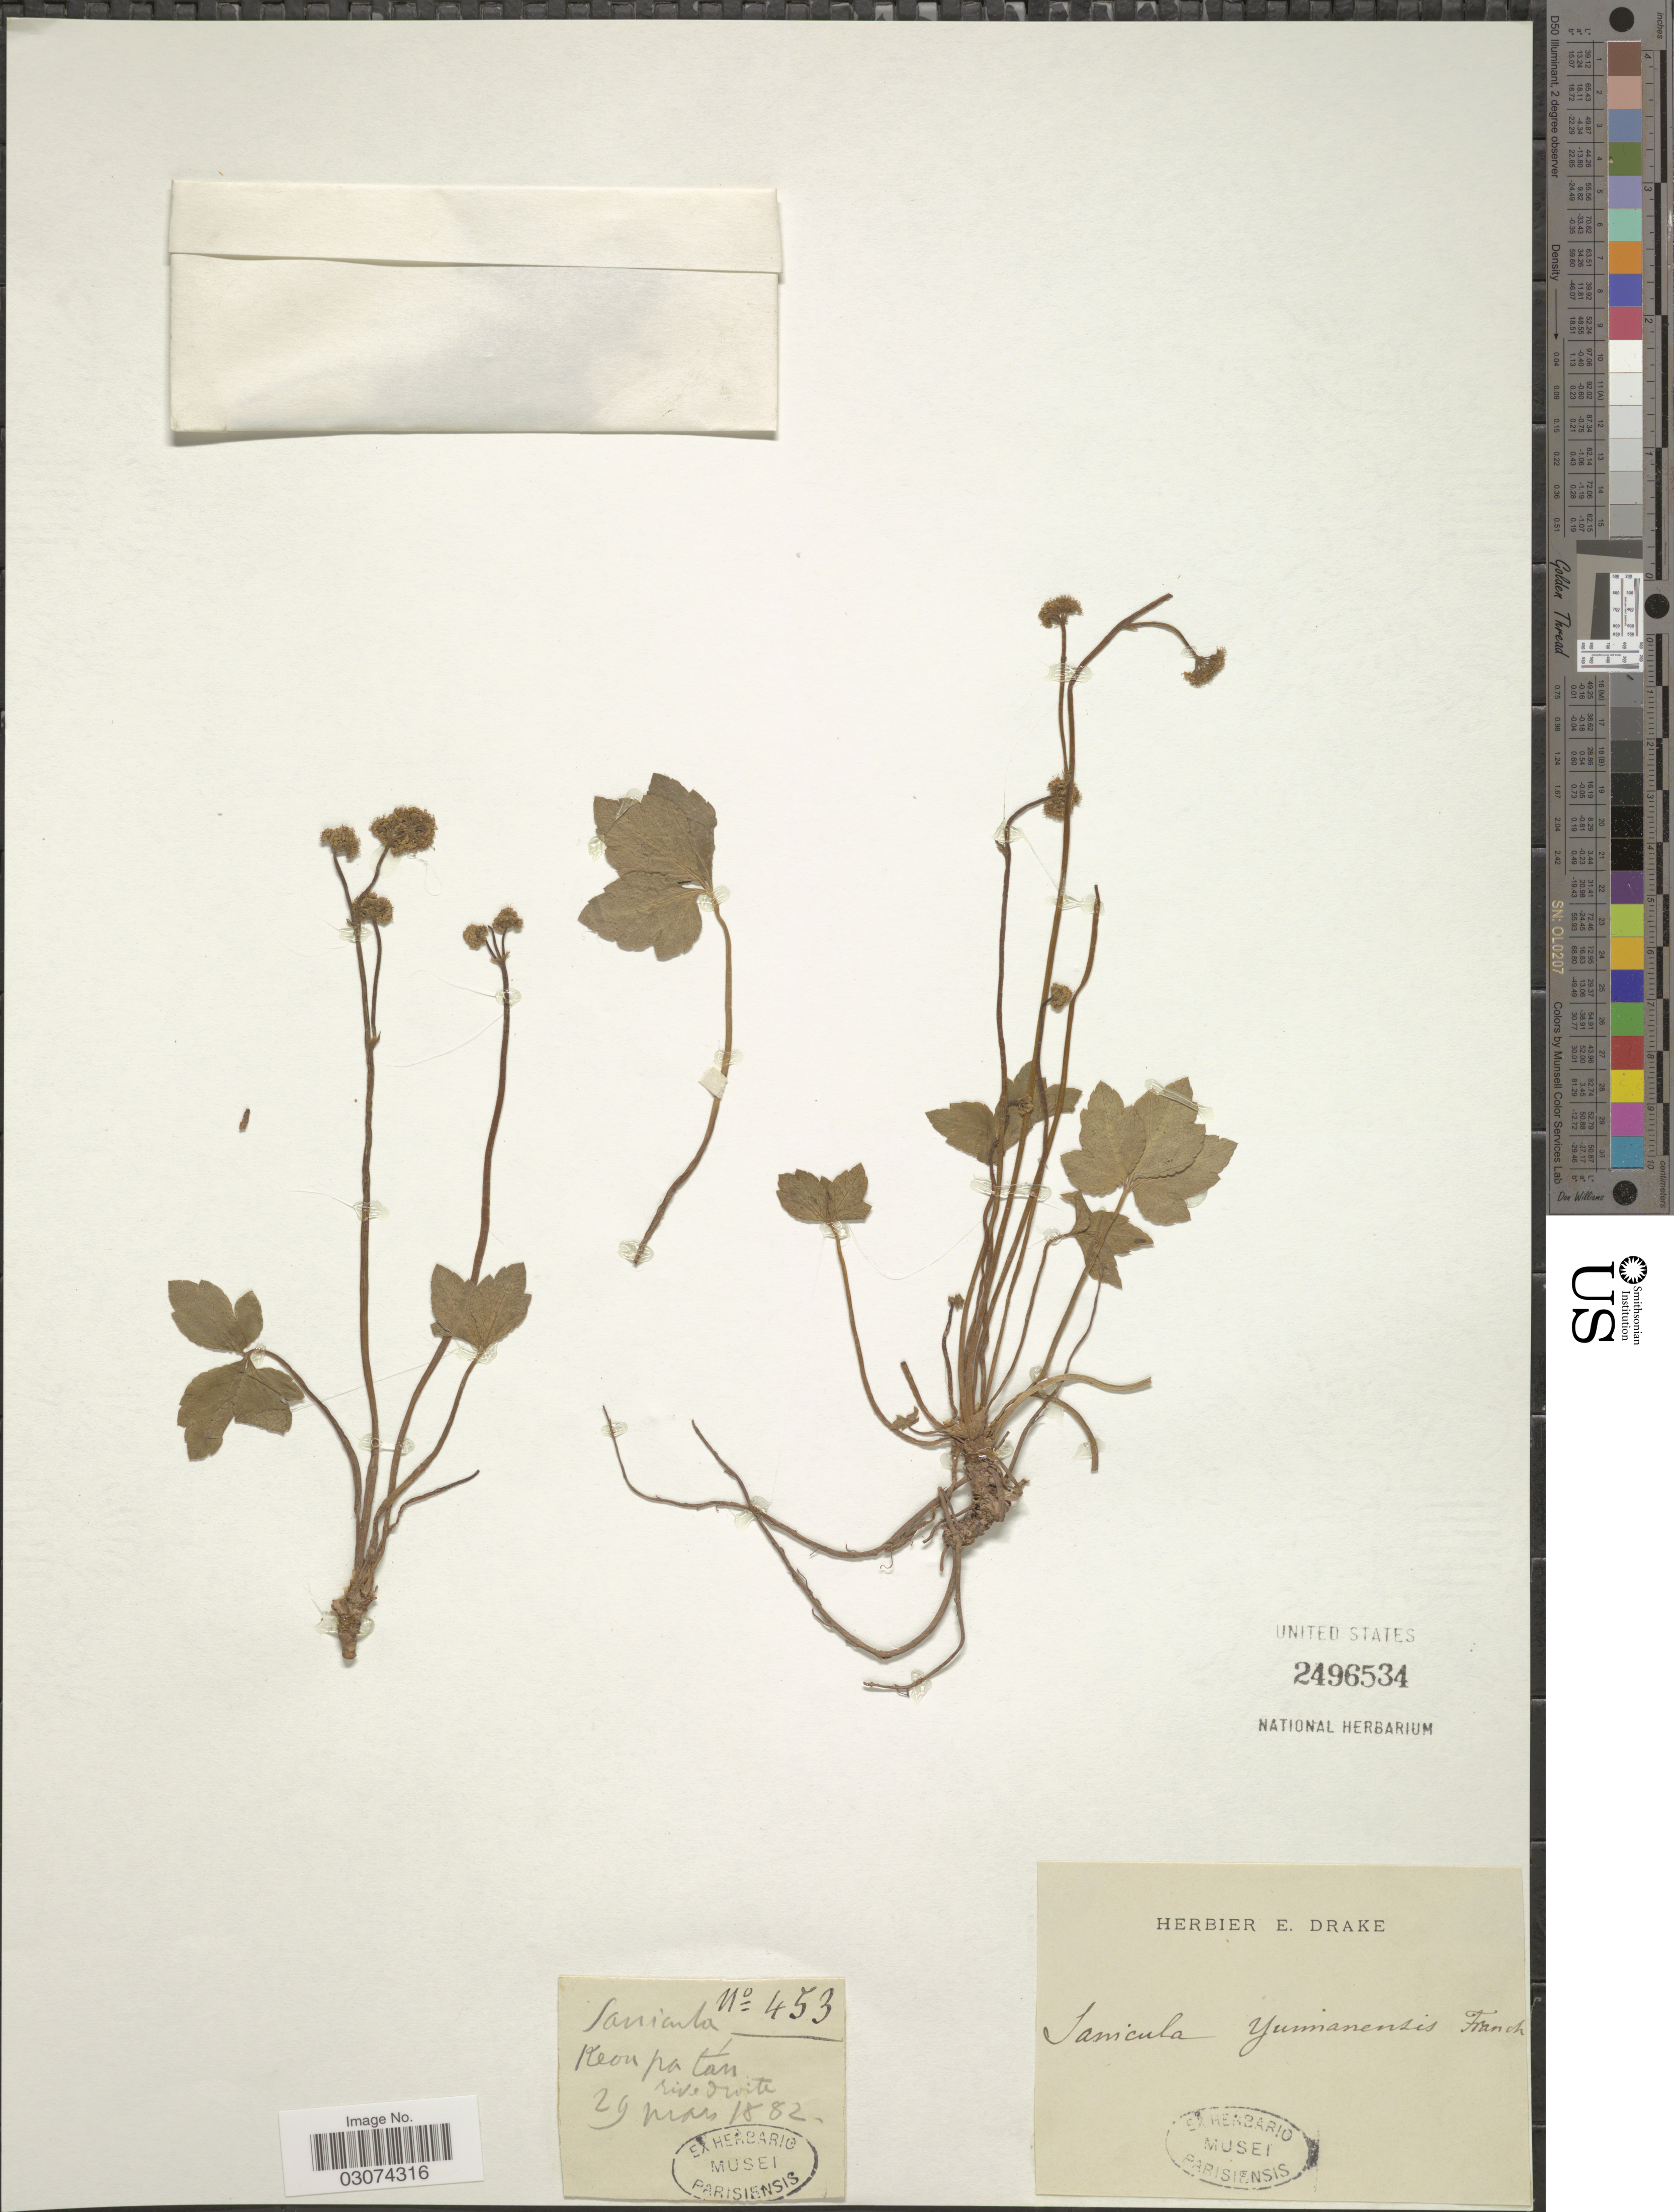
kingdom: Plantae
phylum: Tracheophyta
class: Magnoliopsida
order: Apiales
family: Apiaceae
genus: Sanicula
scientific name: Sanicula yunnanensis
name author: Franch.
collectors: ex herb. E. Drake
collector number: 453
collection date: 1882-03-29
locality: Keon patán rive droite. [interpreted]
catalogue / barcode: US 2496534